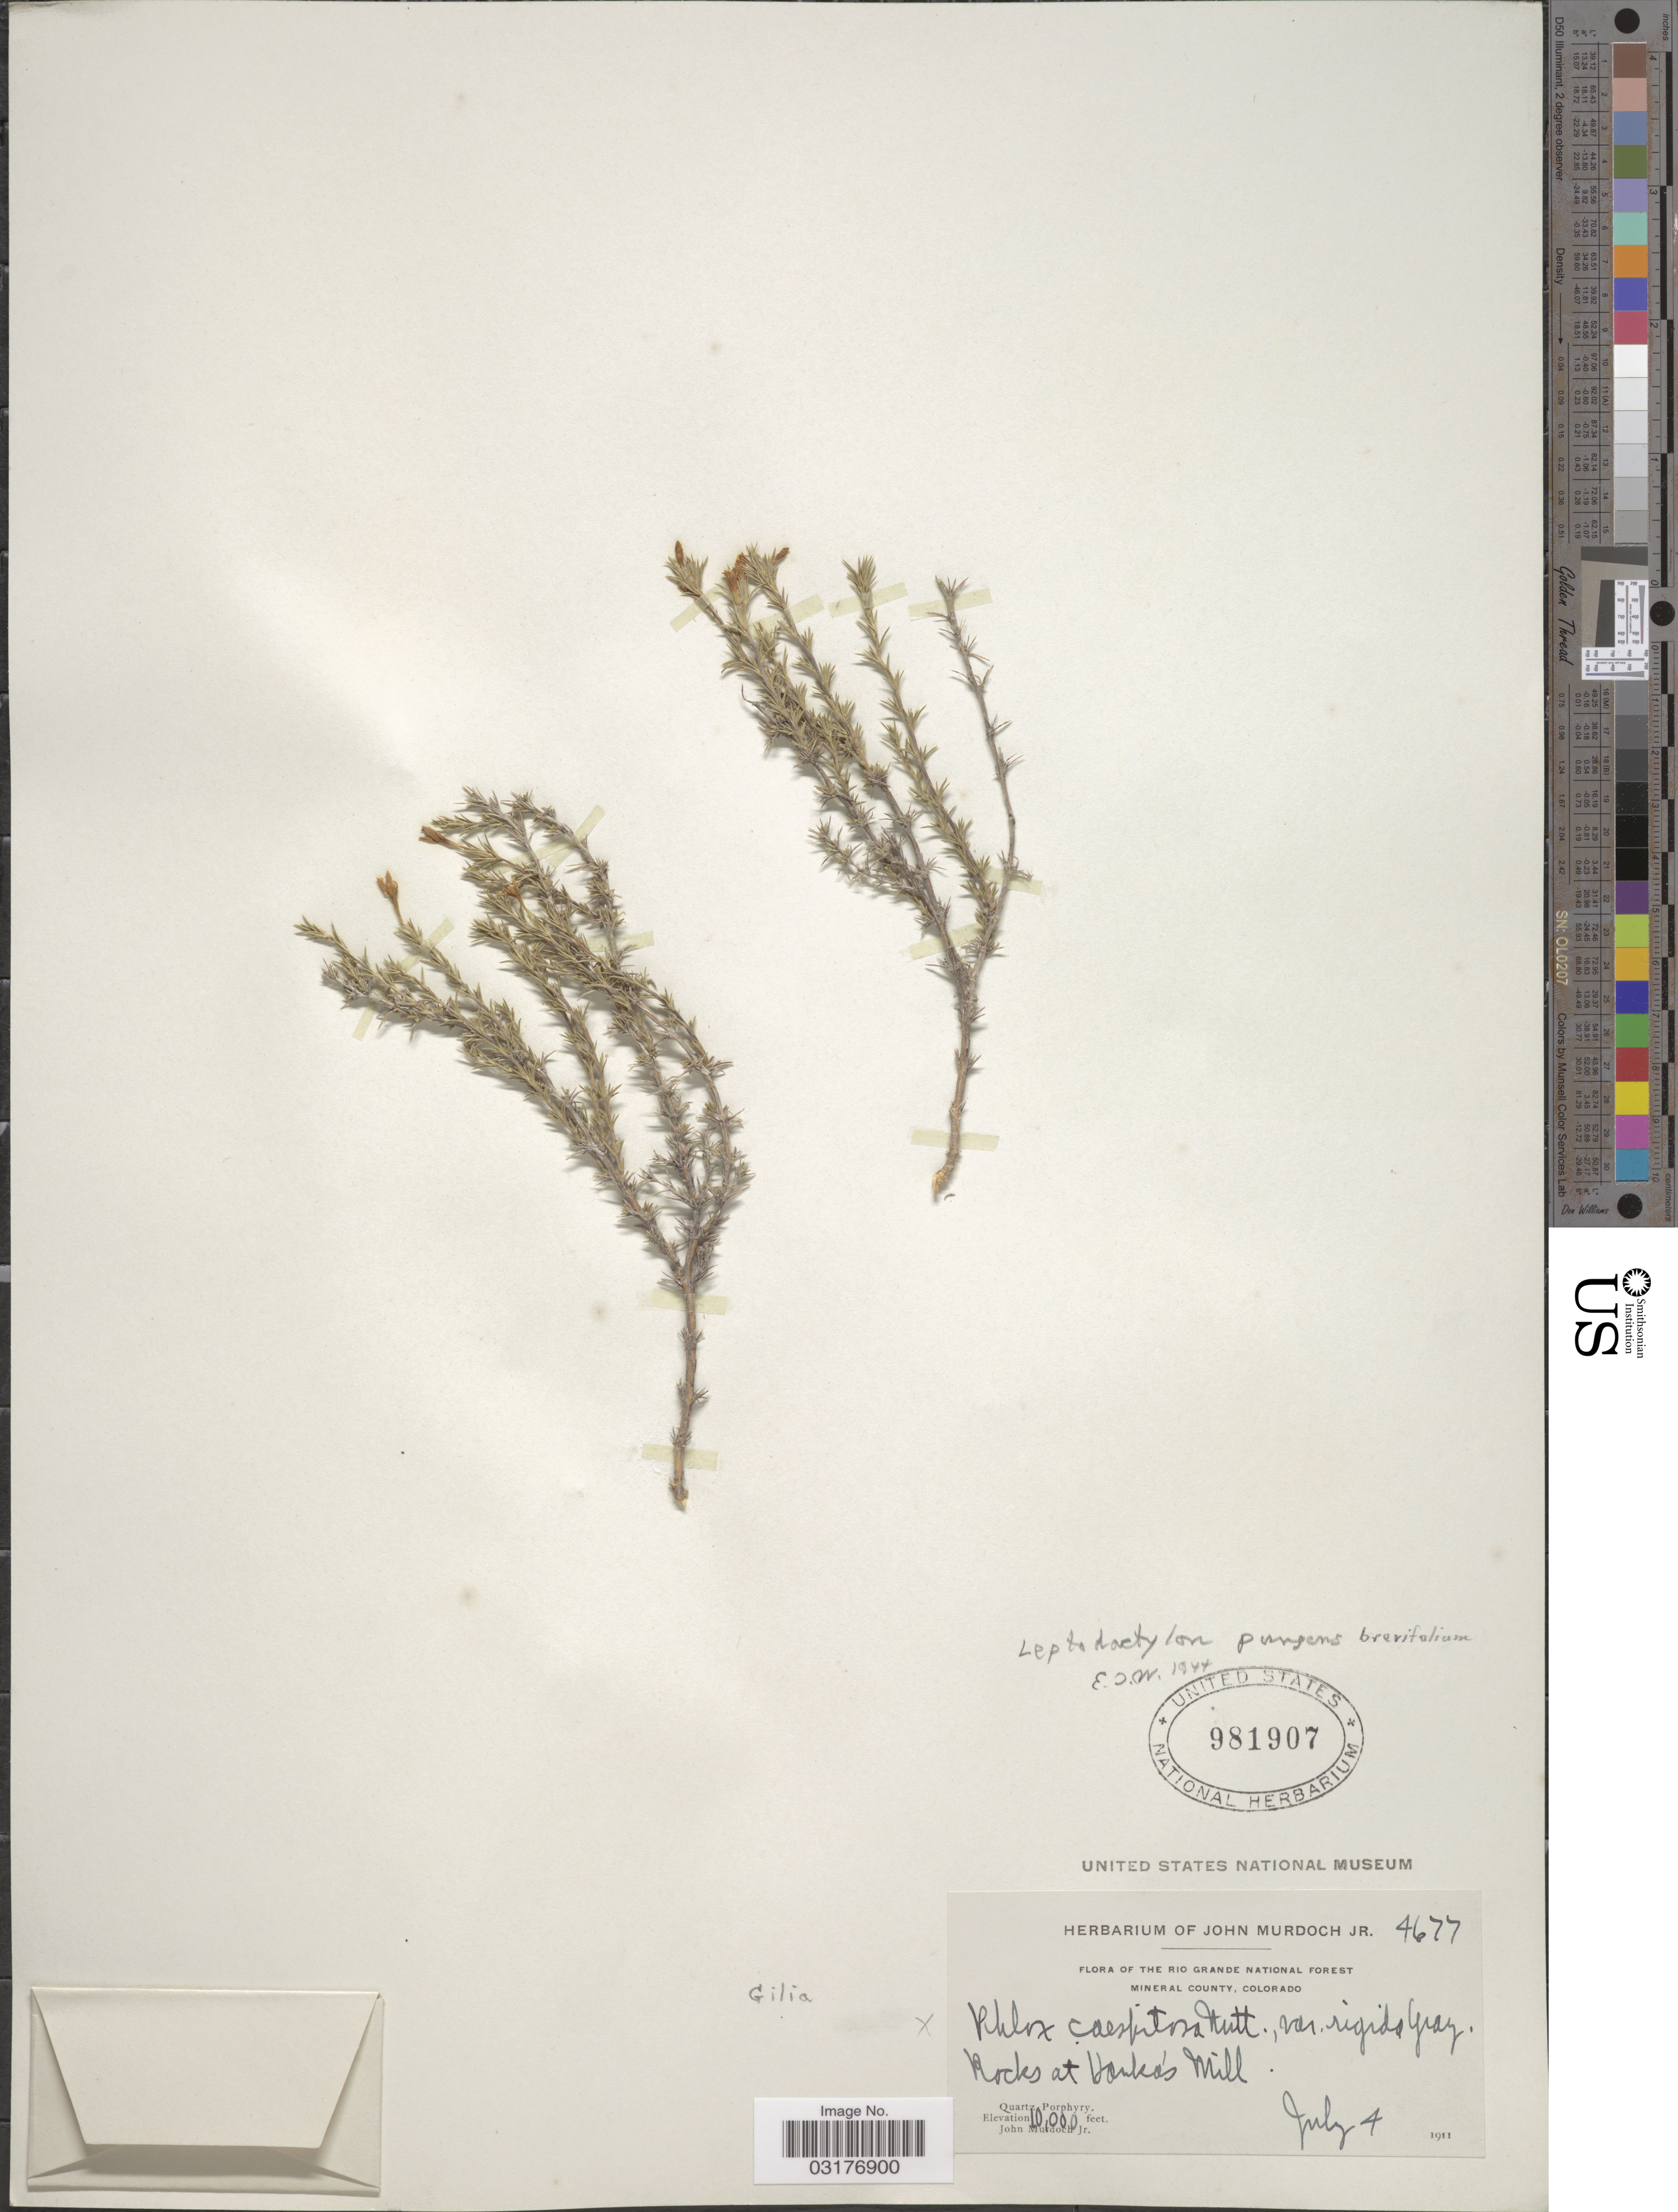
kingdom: Plantae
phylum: Tracheophyta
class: Magnoliopsida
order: Ericales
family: Polemoniaceae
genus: Linanthus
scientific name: Linanthus pungens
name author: (Torr.) J.M. Porter & L.A. Johnson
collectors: J. Murdoch Jr.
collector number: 4677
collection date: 1911-07-04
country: United States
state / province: Colorado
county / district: Mineral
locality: The Rio Grande National Forest. Mineral County. Rocks at Hank's Mill.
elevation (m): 3048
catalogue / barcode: US 981907